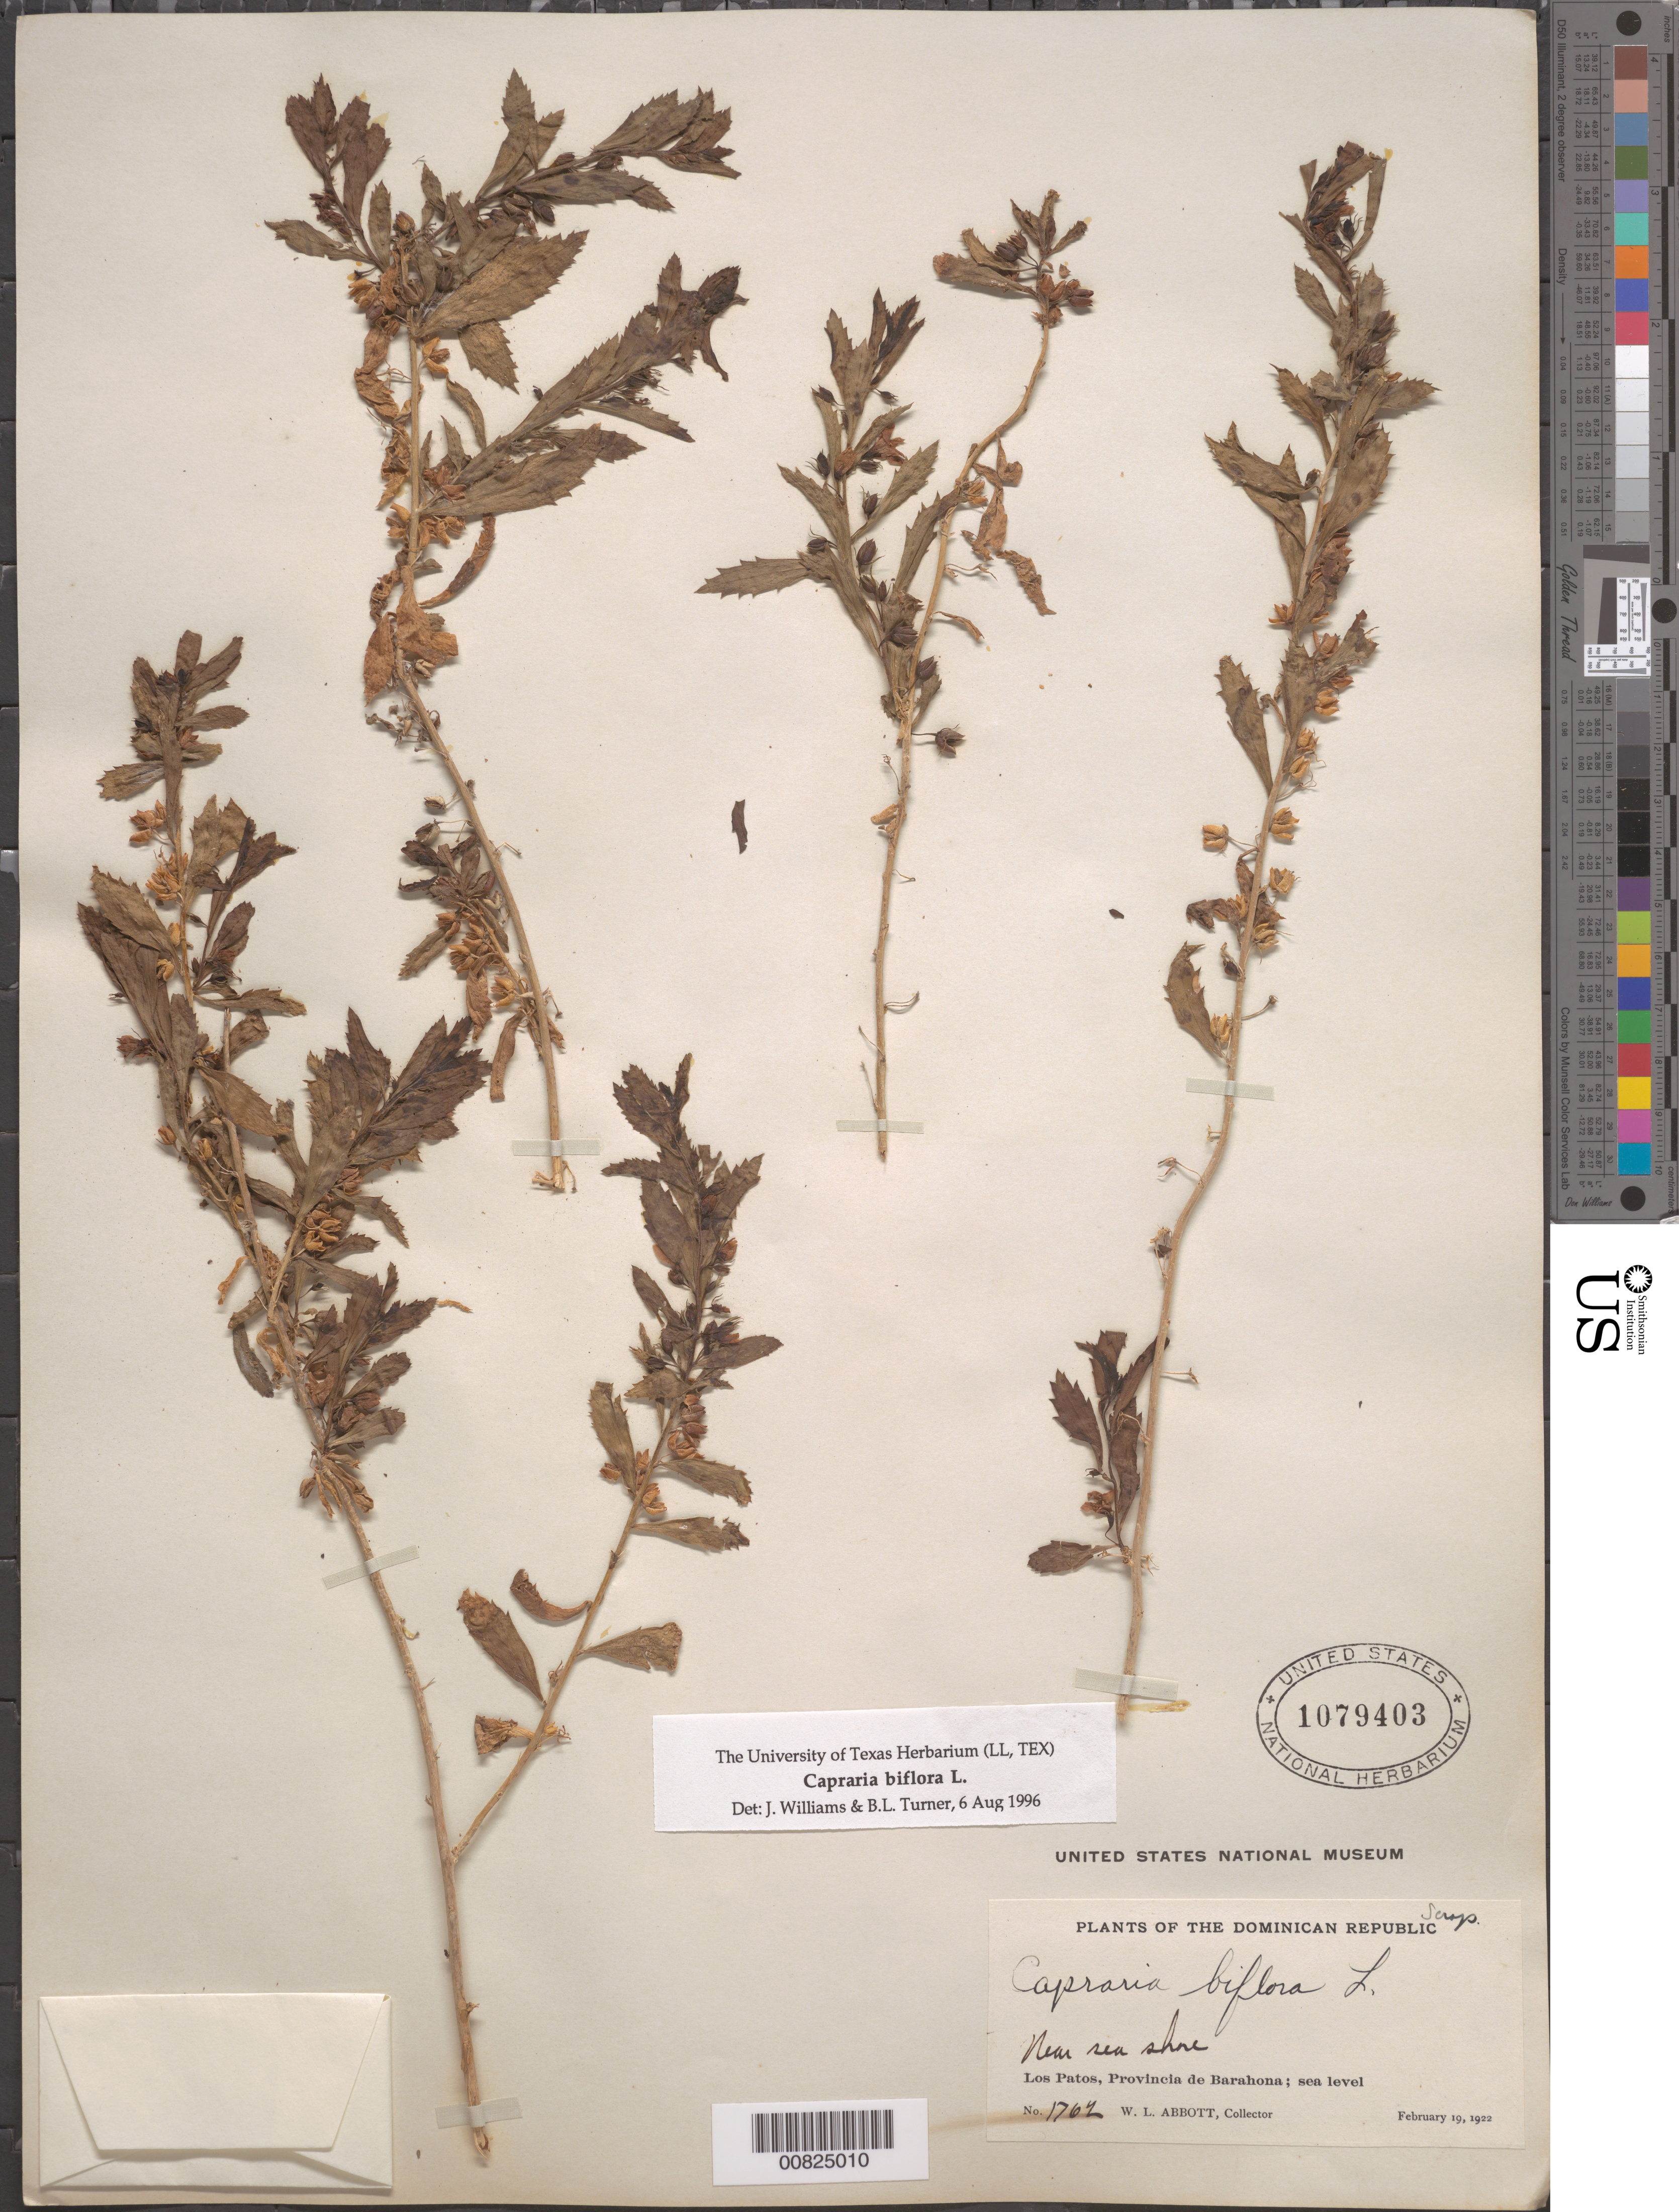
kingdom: Plantae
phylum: Tracheophyta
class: Magnoliopsida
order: Lamiales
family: Scrophulariaceae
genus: Capraria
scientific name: Capraria biflora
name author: L.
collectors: W. L. Abbott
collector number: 1762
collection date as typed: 19 Feb 1922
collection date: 1922-02-19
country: Dominican Republic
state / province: Barahona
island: Hispaniola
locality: Los Patos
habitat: Near sea shore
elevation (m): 0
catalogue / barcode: US 1079403